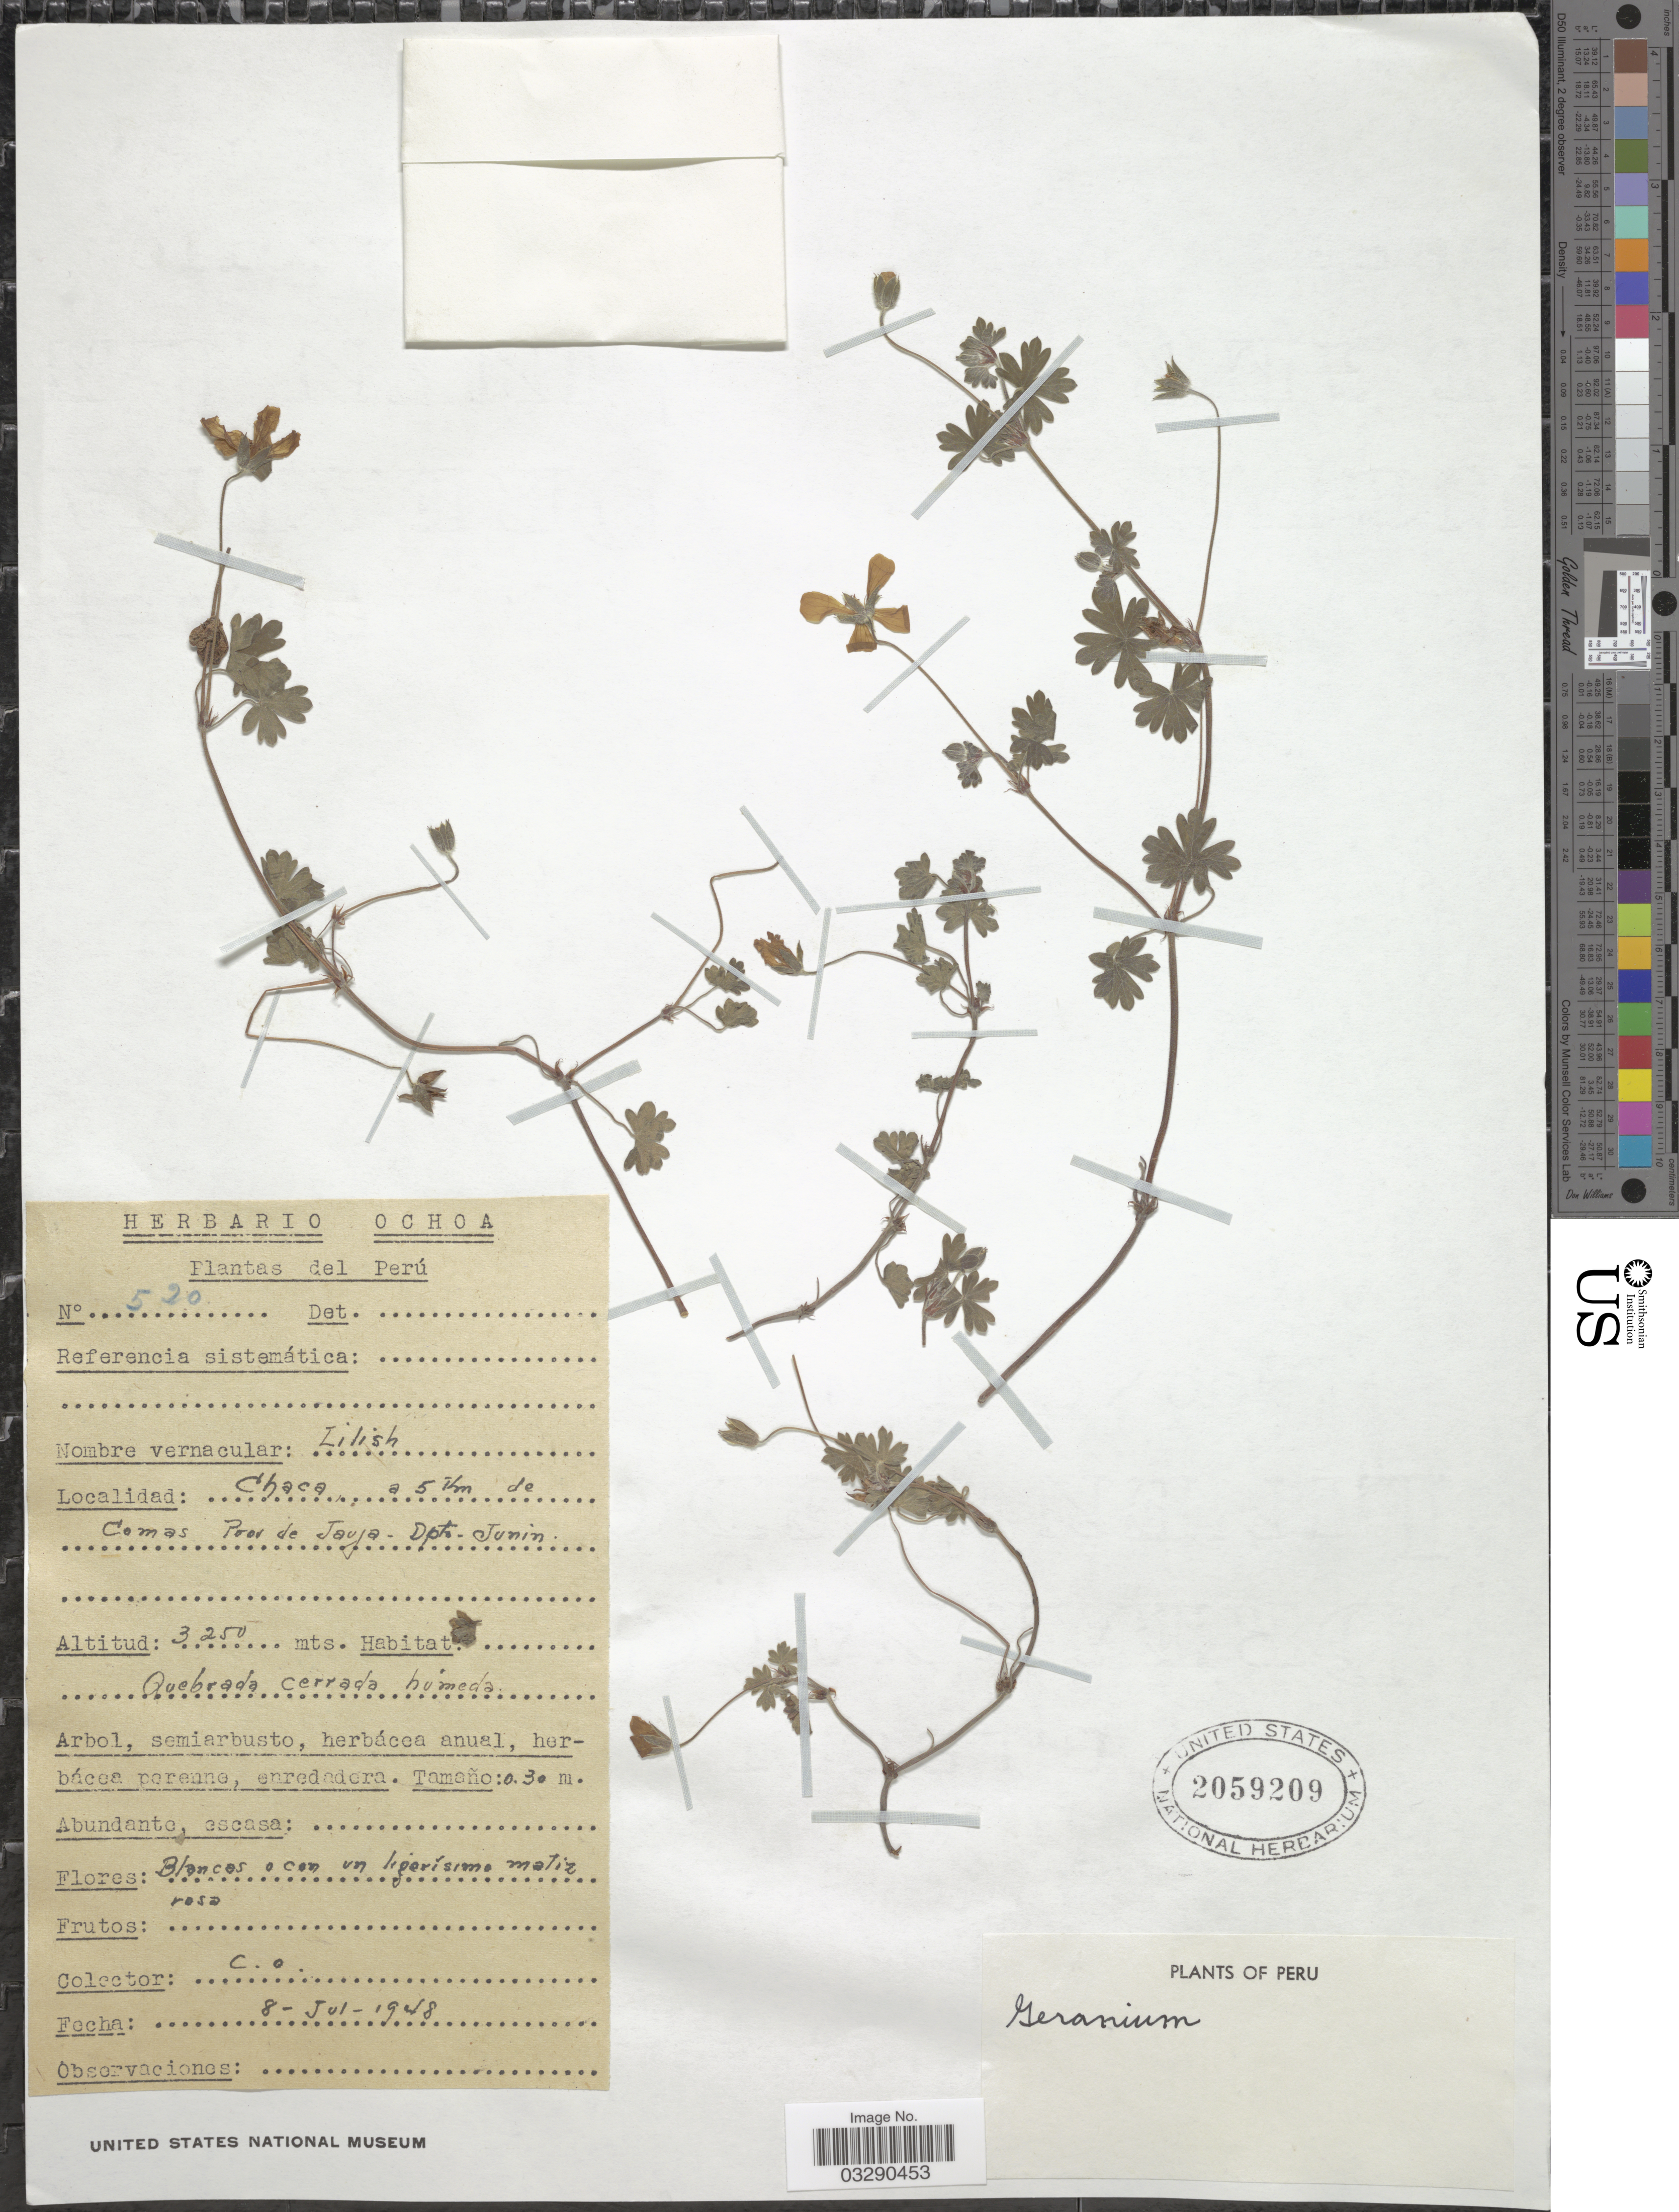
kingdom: Plantae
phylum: Tracheophyta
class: Magnoliopsida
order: Geraniales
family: Geraniaceae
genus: Geranium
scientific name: Geranium sp.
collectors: C. Ochoa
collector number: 520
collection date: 1948-07-08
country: Peru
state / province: Junín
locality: Chaca a 5 km de Comas Prov. de Jauja-Dpto. Junin.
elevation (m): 3250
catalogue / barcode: US 2059209